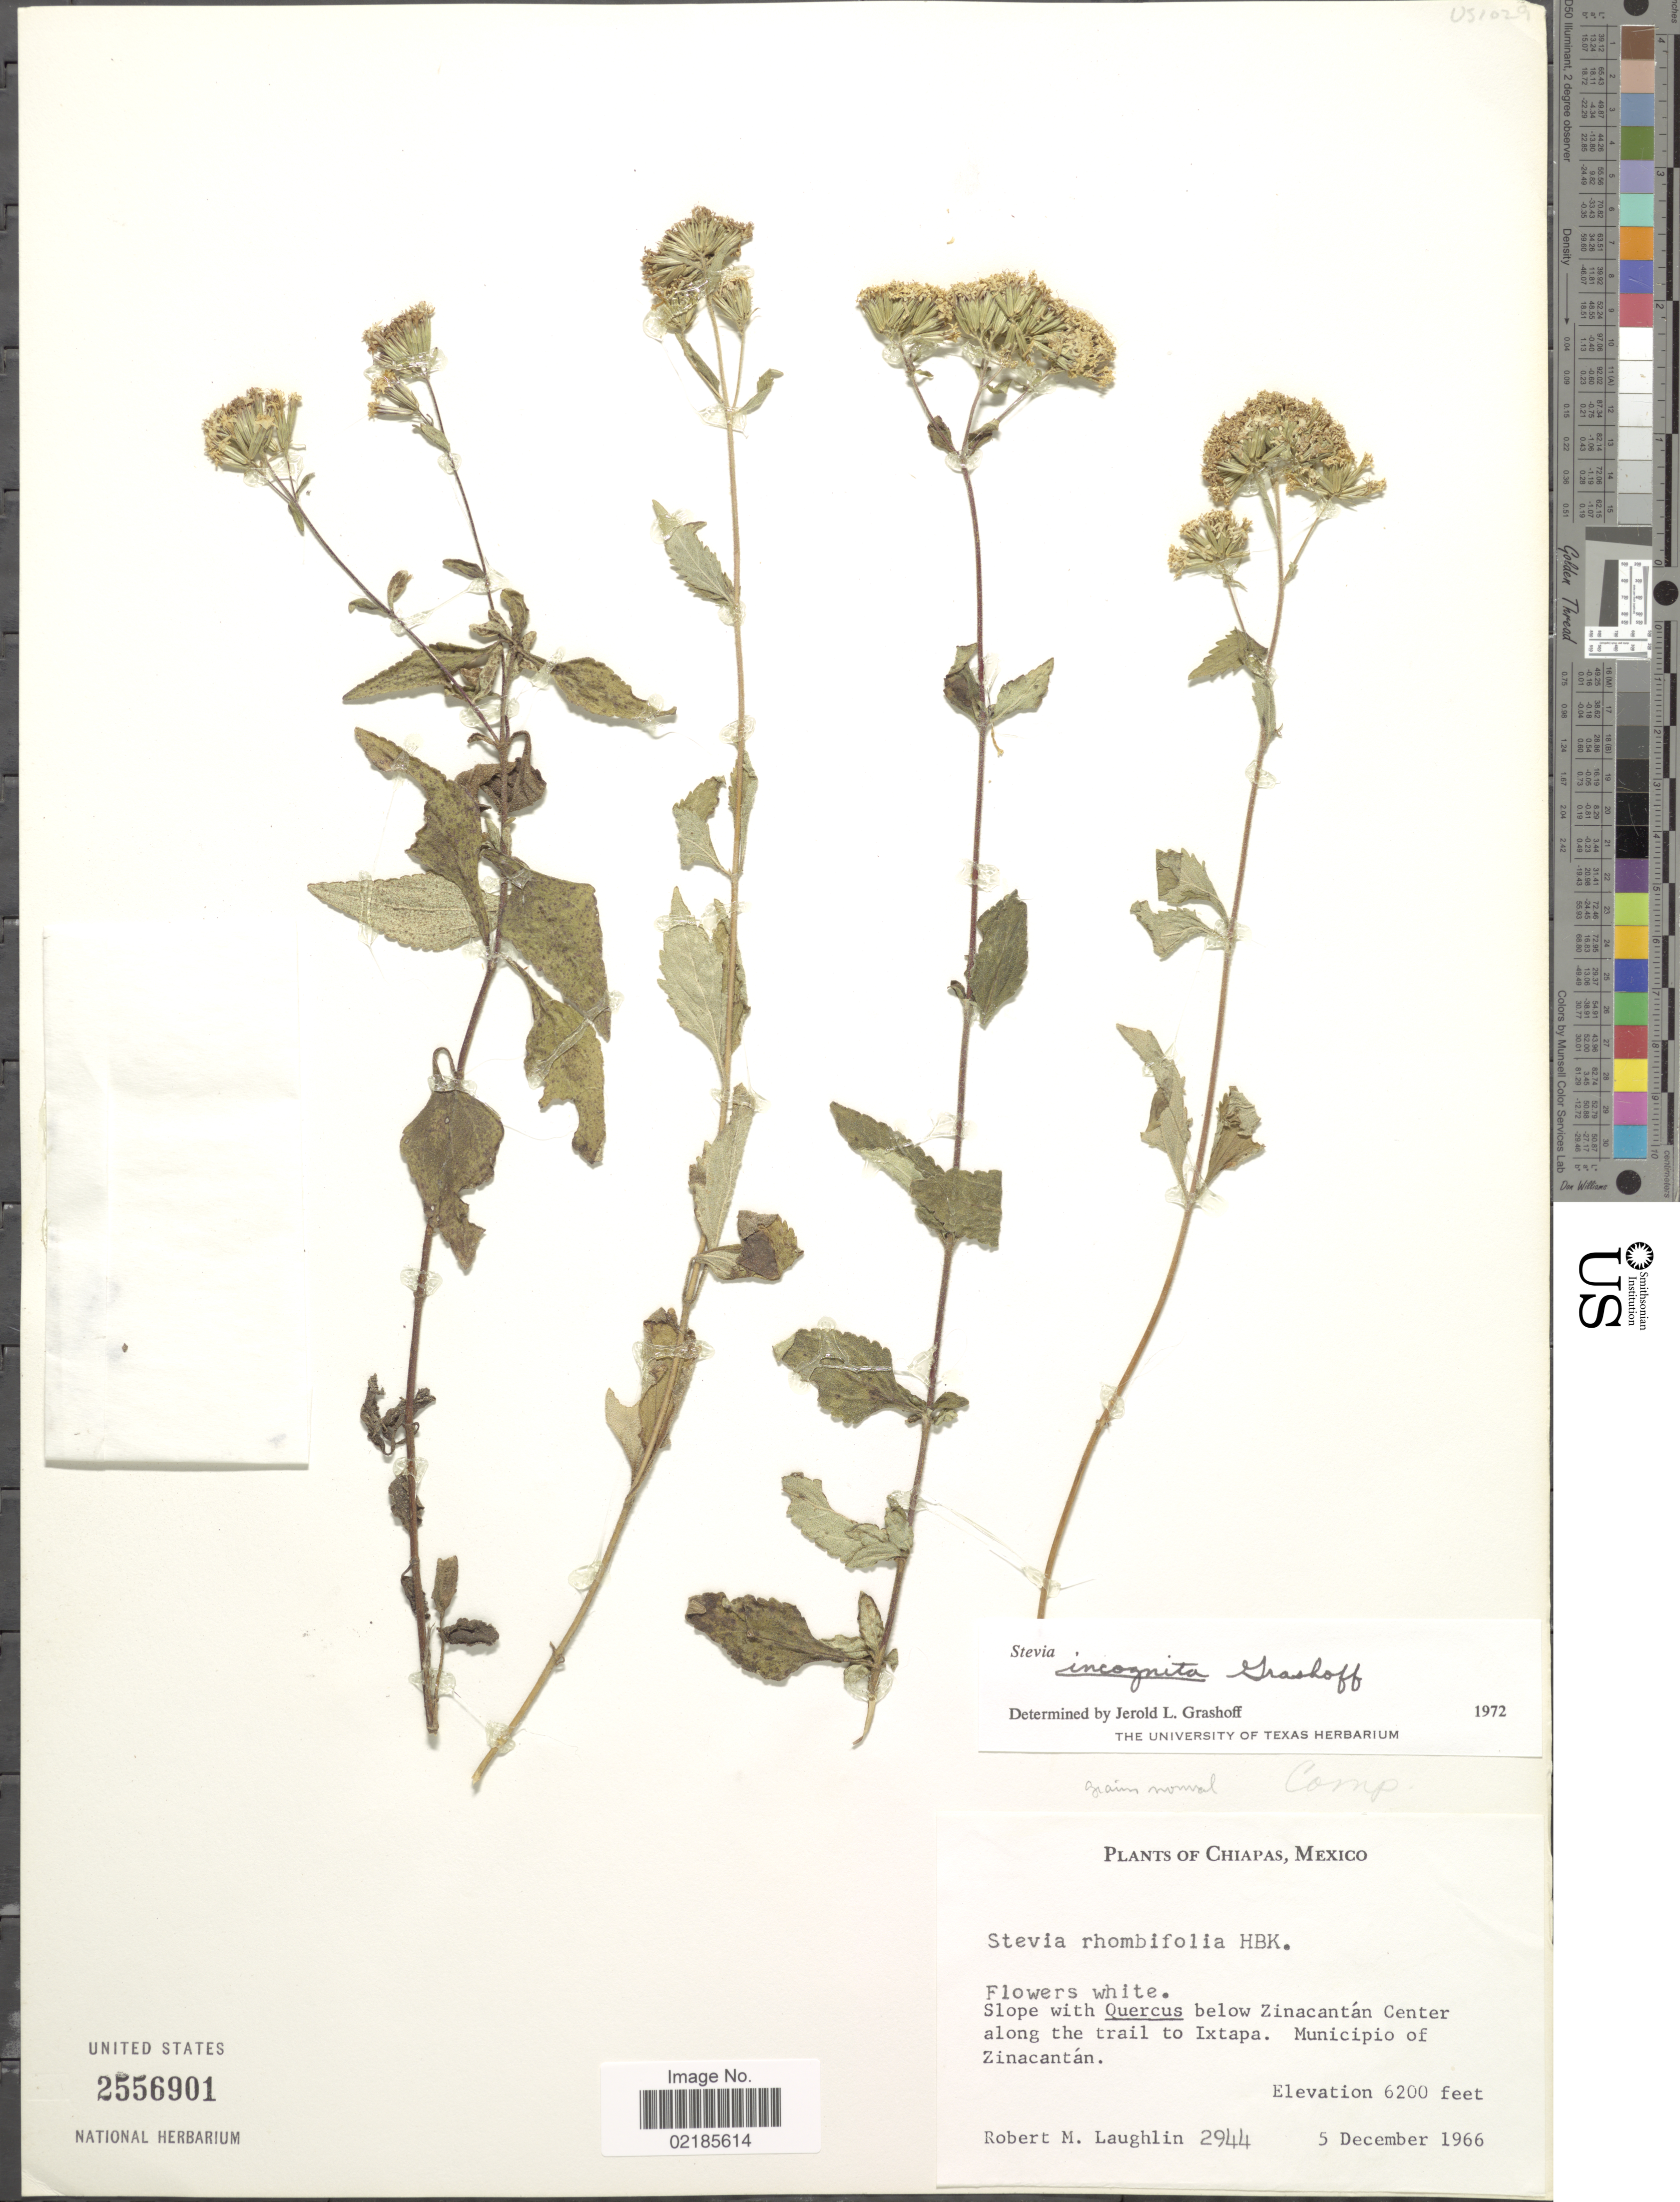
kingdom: Plantae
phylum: Tracheophyta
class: Magnoliopsida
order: Asterales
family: Asteraceae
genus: Stevia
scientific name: Stevia incognita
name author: Grashoff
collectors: R. M. Laughlin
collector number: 2944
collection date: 1966-12-05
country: Mexico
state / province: Chiapas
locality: Below Zinacantan Center along the trail to Ixtapa, Municipio of Zinacantan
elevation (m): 1890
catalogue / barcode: US 2556901